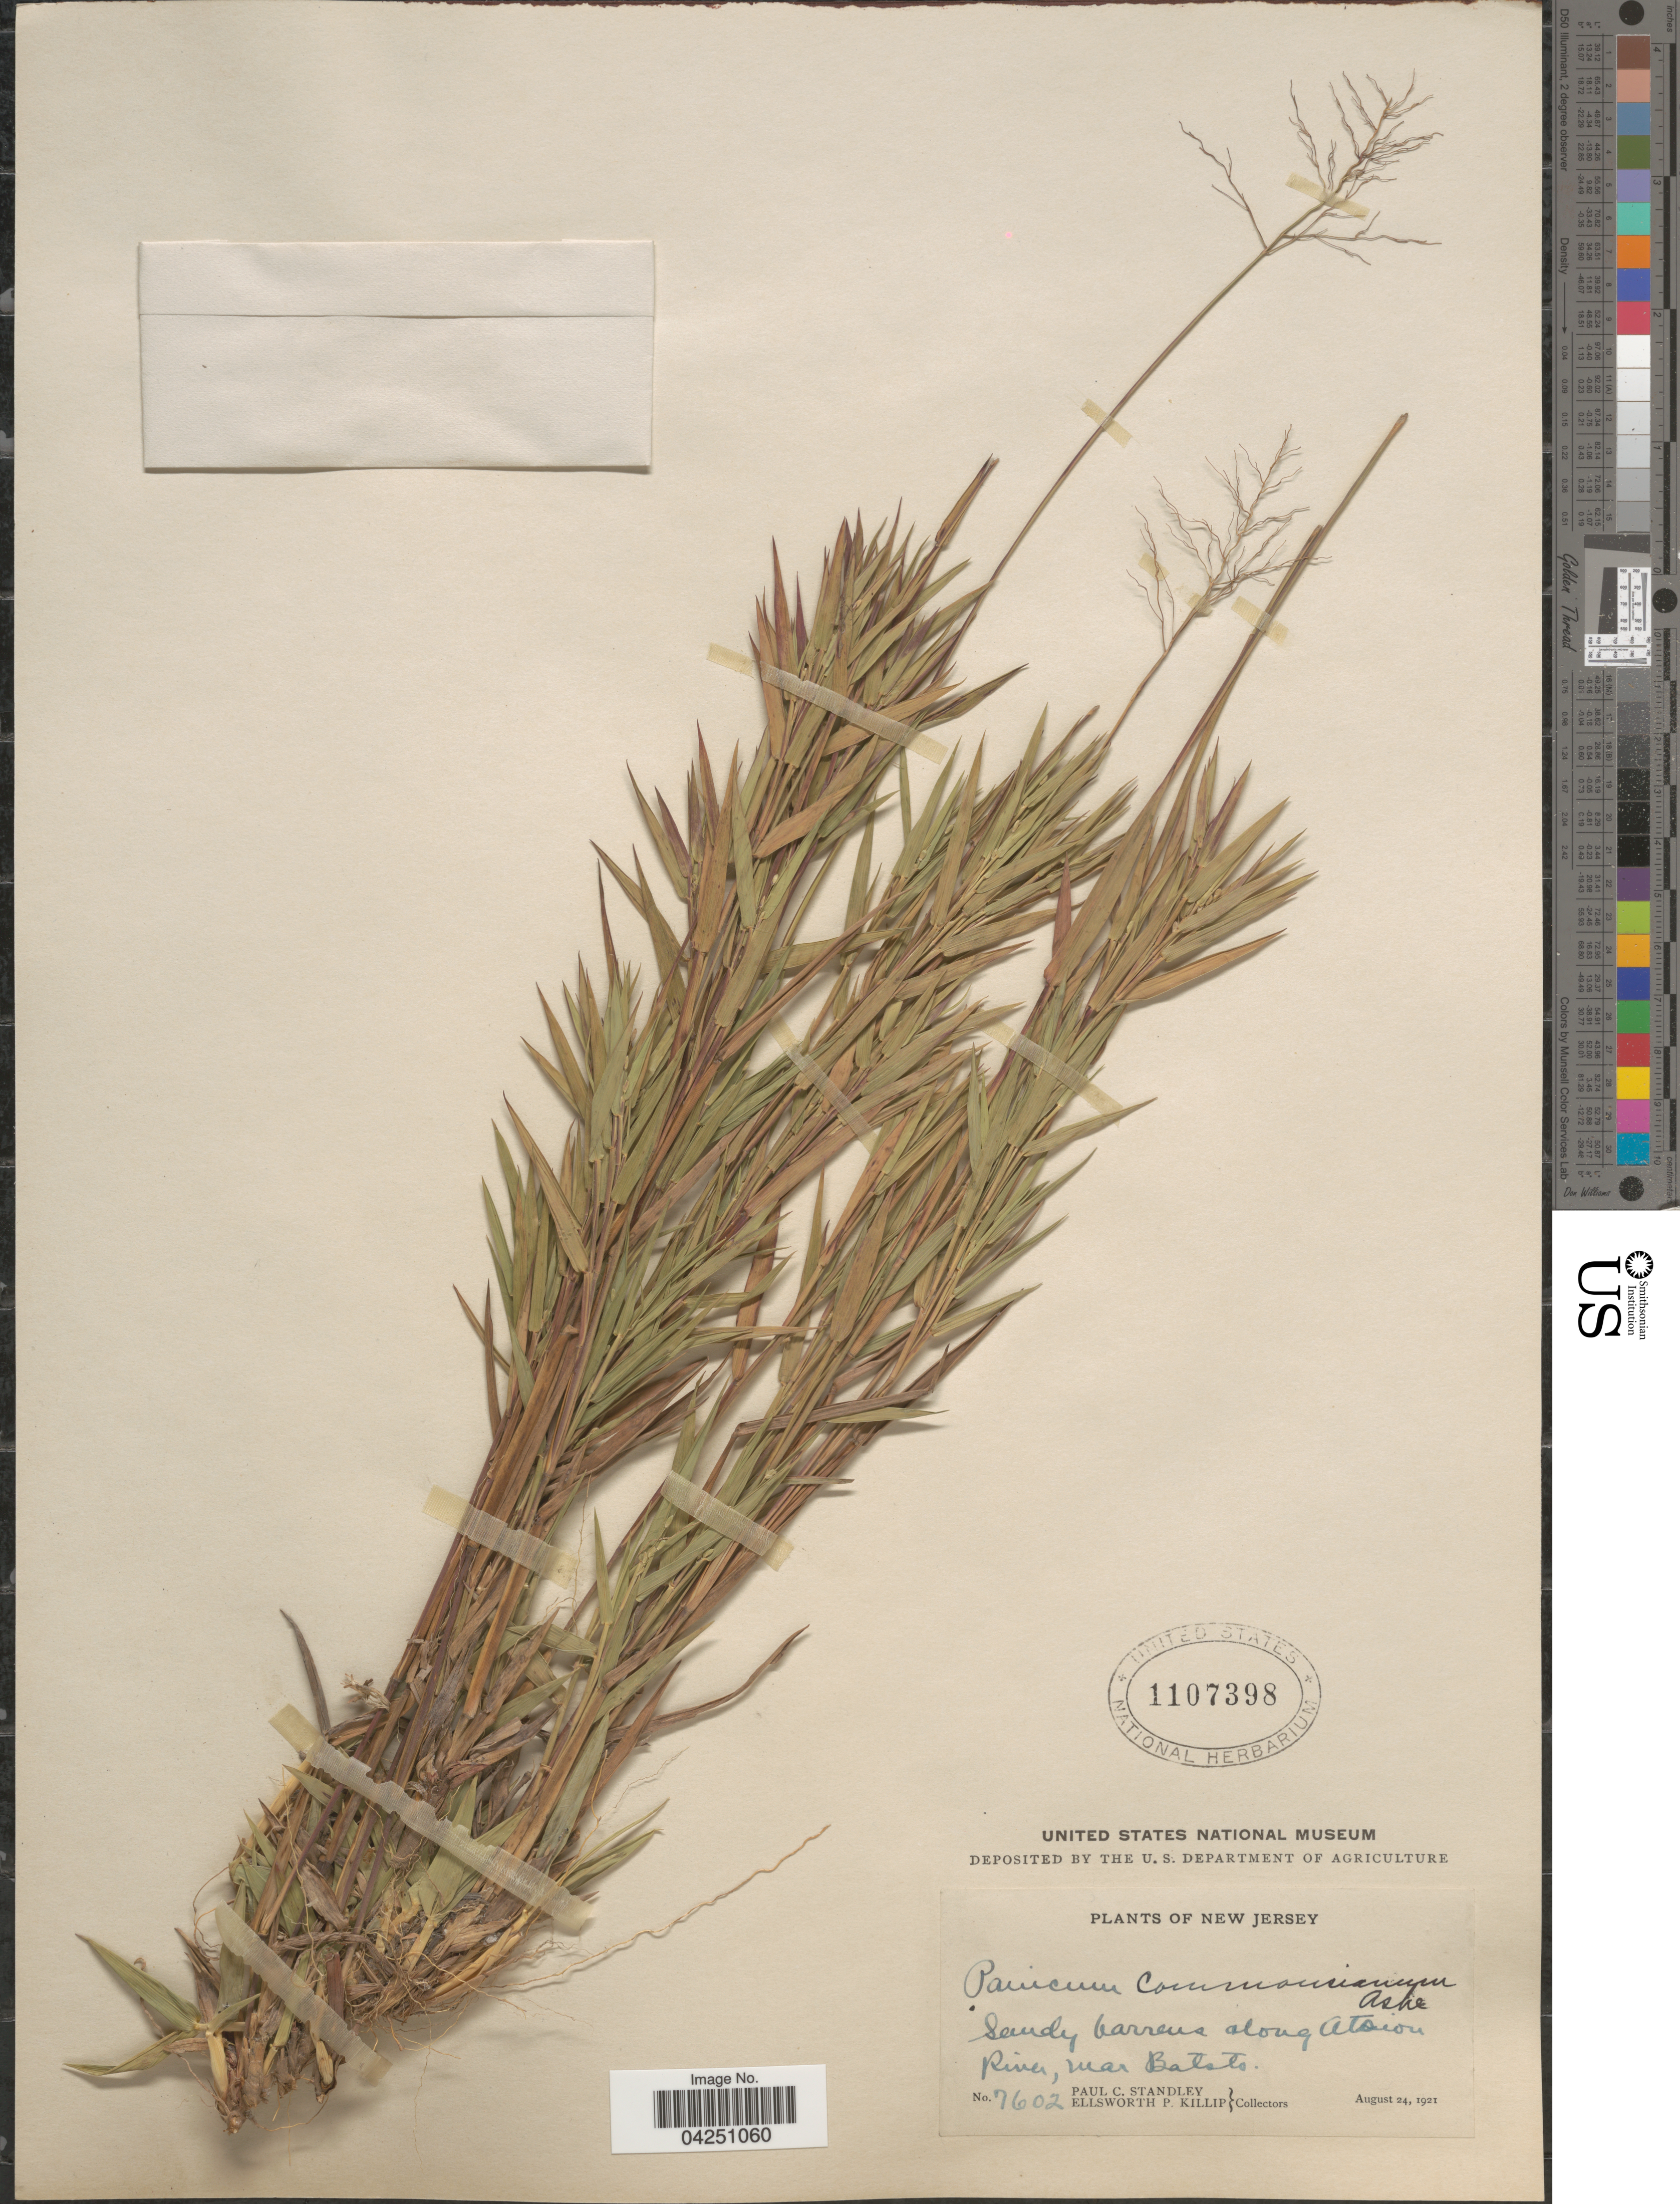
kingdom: Plantae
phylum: Tracheophyta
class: Liliopsida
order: Poales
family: Poaceae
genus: Dichanthelium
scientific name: Dichanthelium acuminatum var. acuminatum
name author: (Sw.) Gould & C.A. Clark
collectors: P. C. Standley & E. P. Killip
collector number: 7602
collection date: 1921-08-24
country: United States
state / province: New Jersey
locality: Sandy barrens along Atsion River, near Batsto.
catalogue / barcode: US 1107398